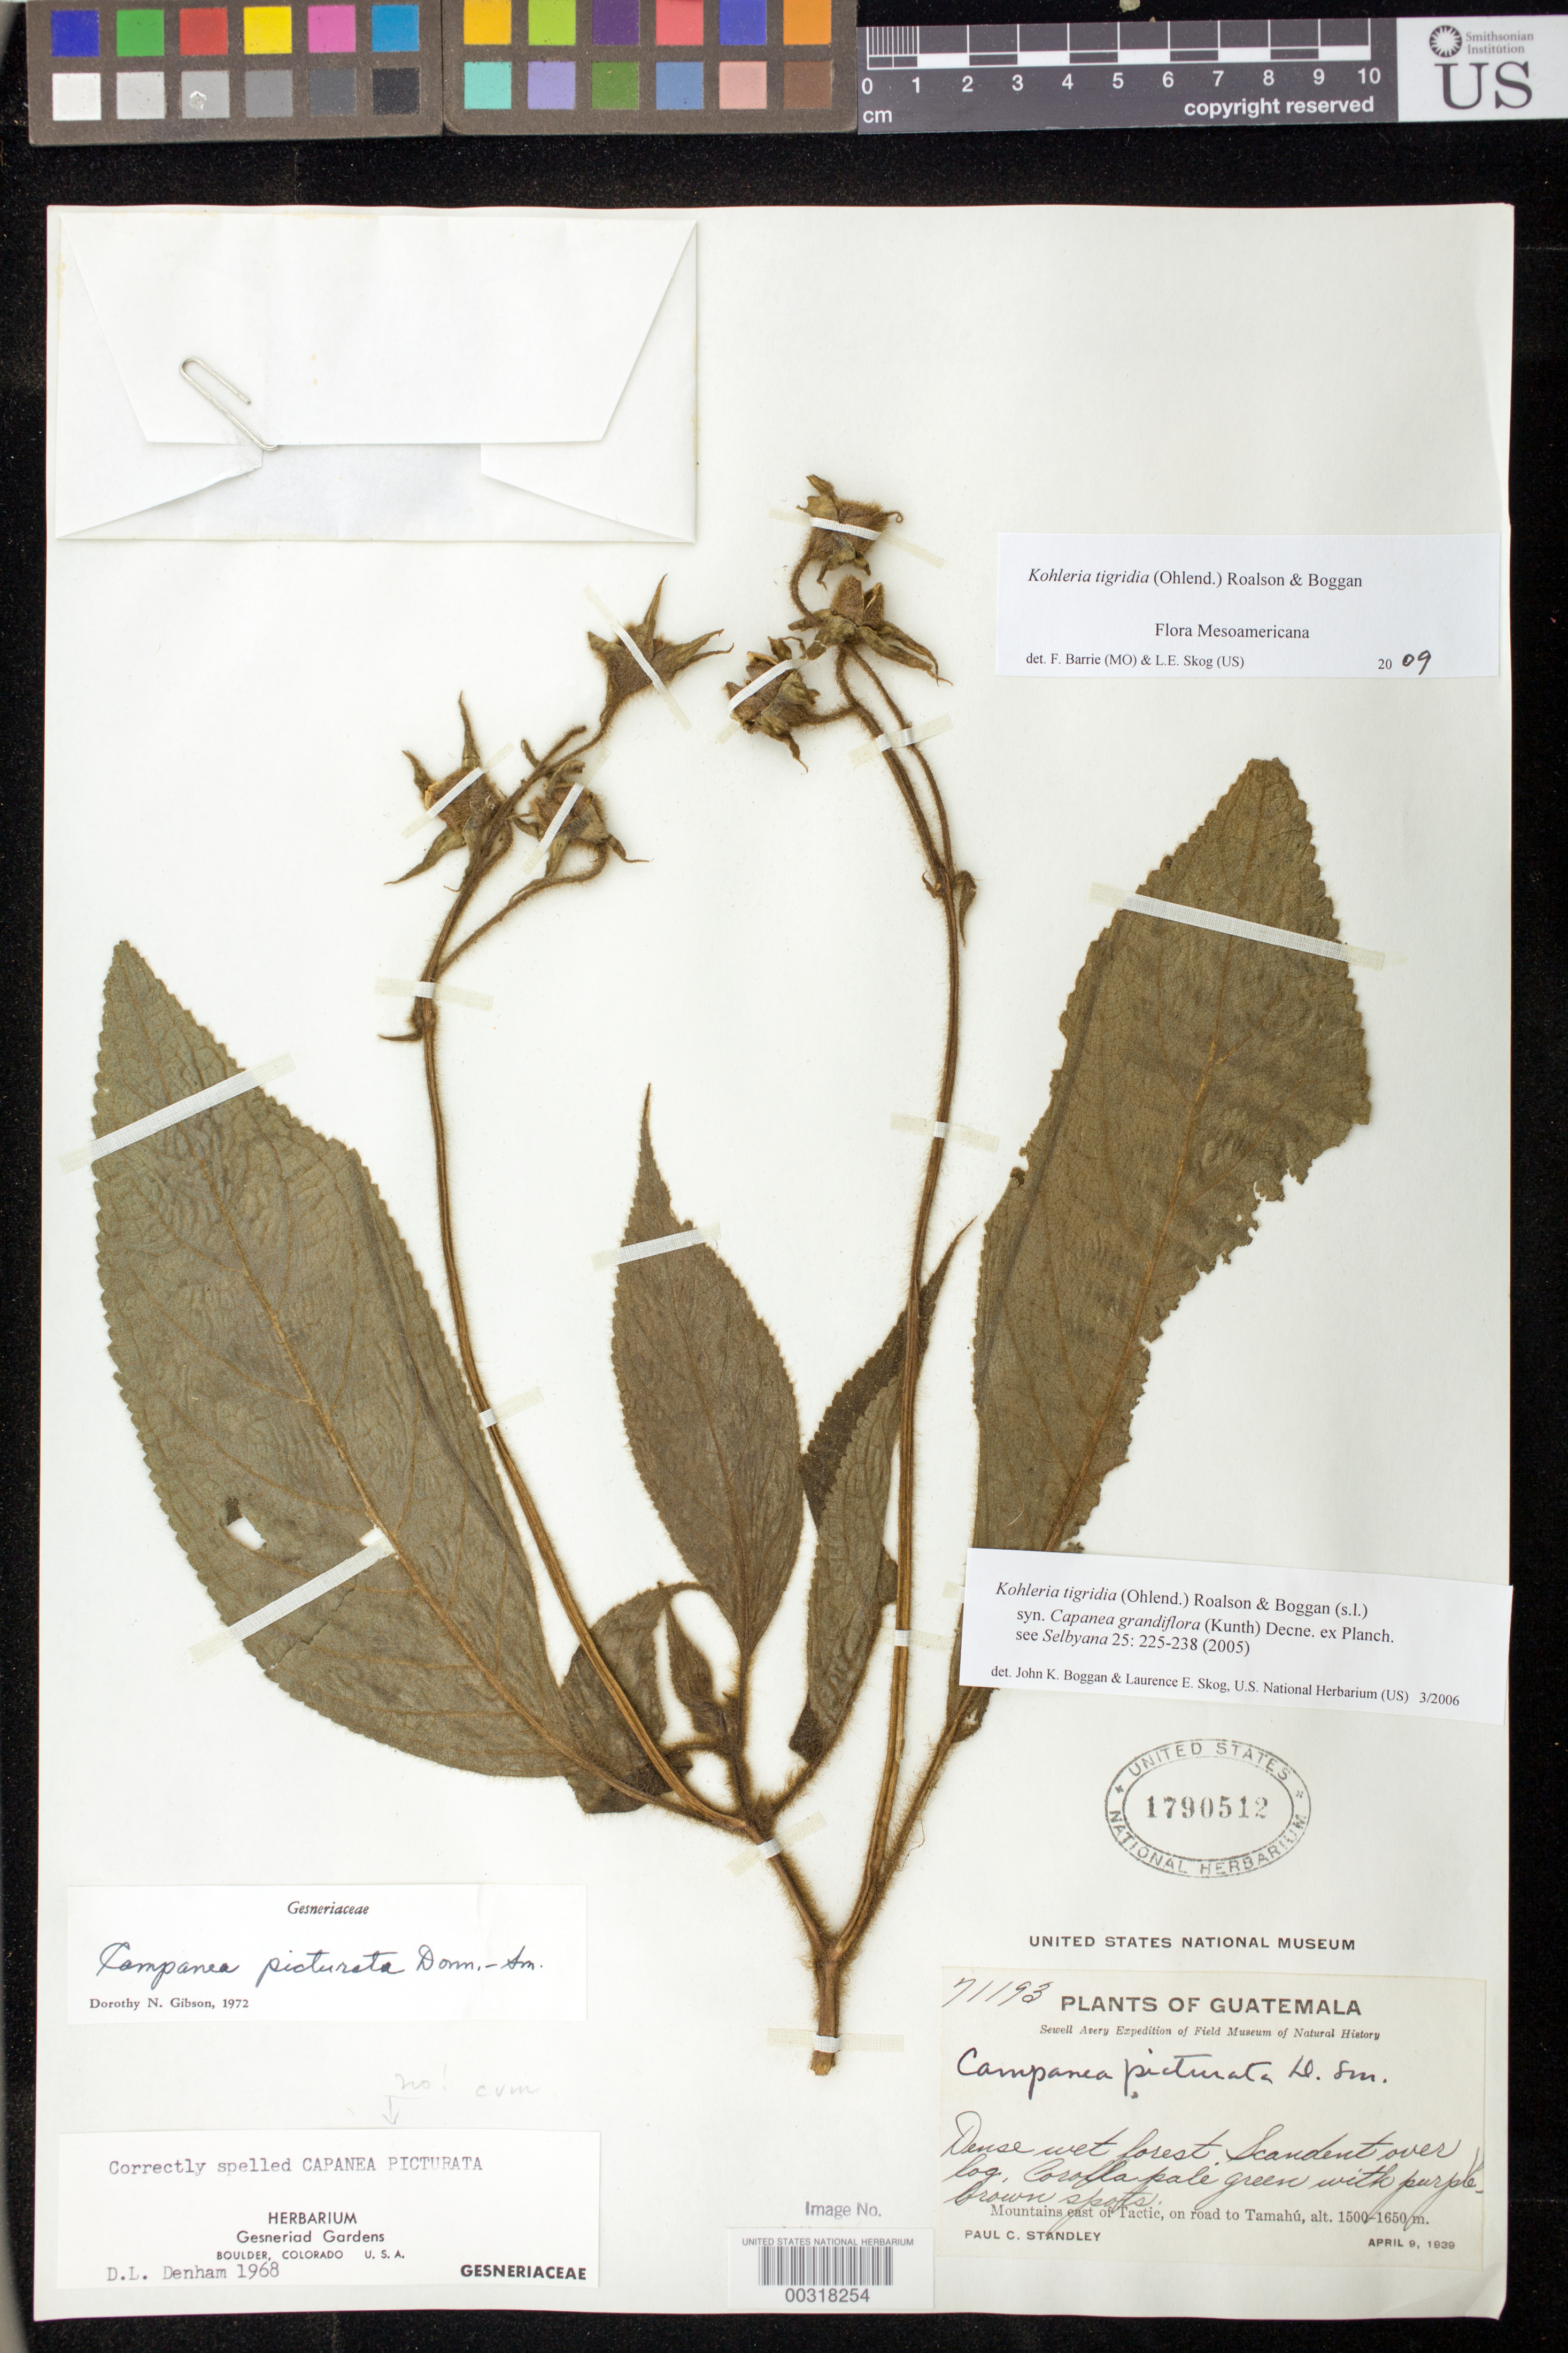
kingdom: Plantae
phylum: Tracheophyta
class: Magnoliopsida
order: Lamiales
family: Gesneriaceae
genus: Kohleria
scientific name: Kohleria tigridia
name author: (Ohlend.) Roalson & Boggan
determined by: Boggan, J. K.; Skog, L. E.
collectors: P. C. Standley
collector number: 71193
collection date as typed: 09 Apr 1939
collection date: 1939-04-09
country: Guatemala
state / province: Alta Verapaz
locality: Mountains E of Tactic, on road to Tamahu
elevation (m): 1500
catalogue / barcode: US 1790512